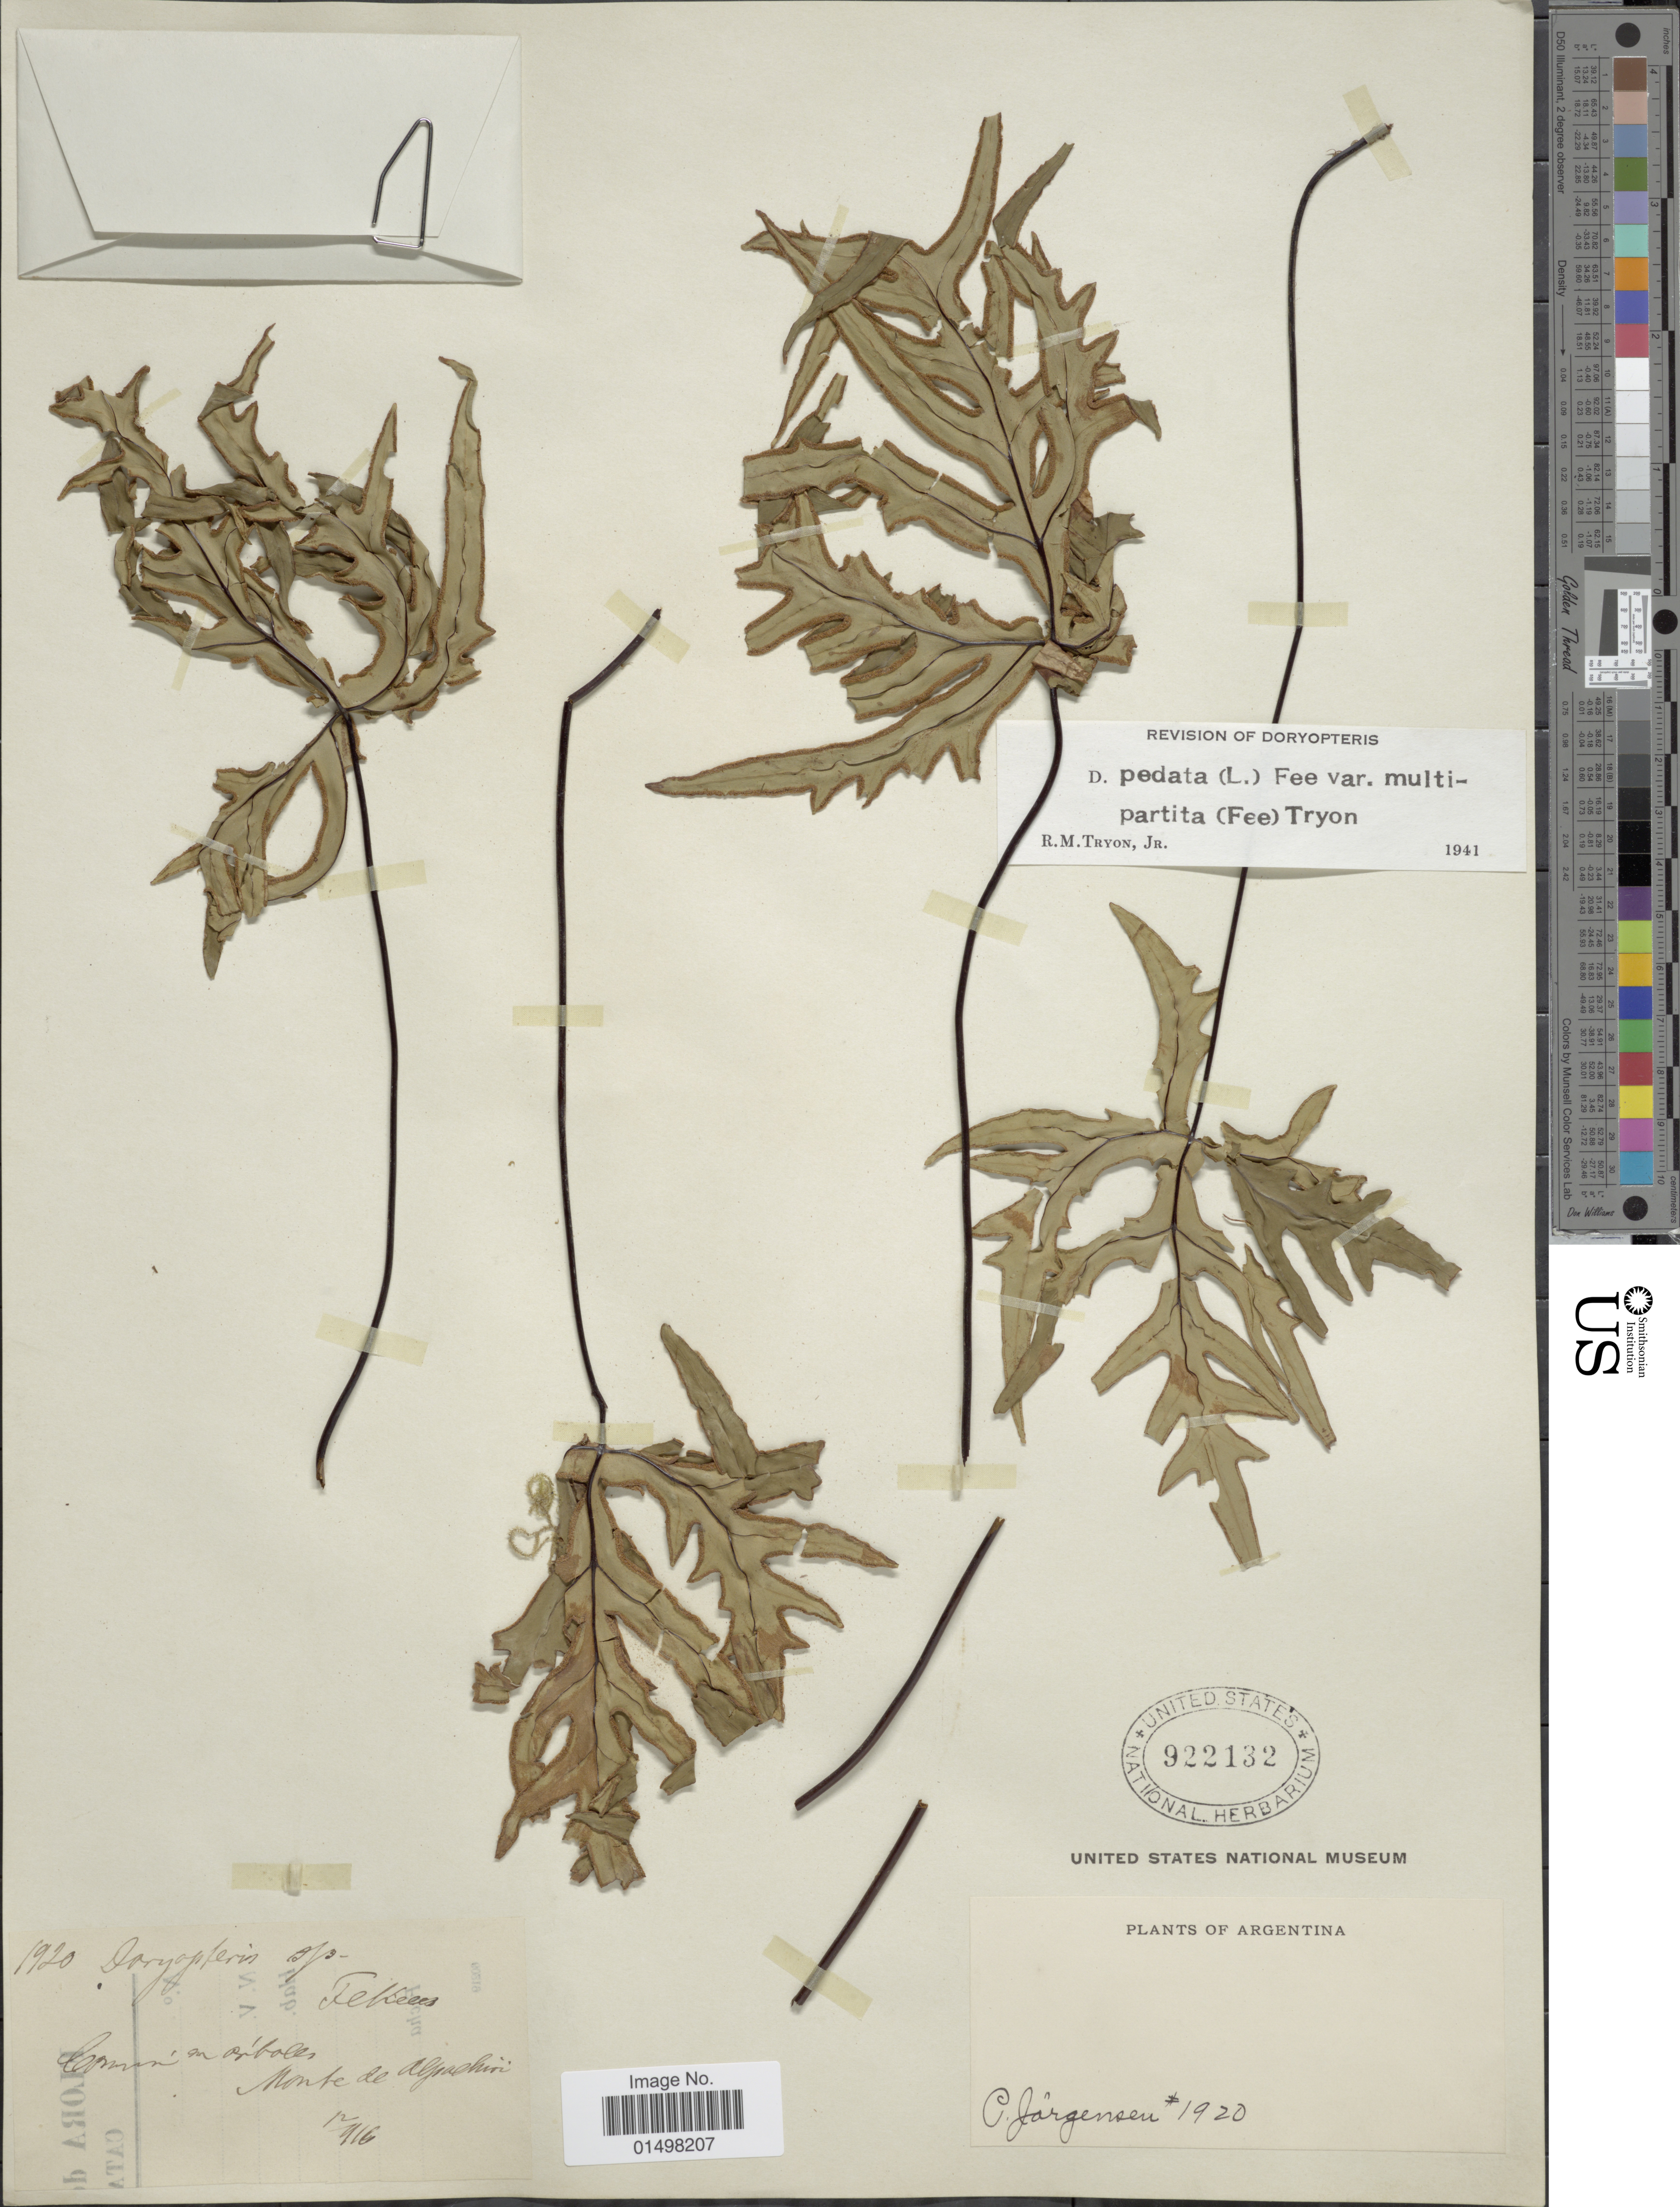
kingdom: Plantae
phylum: Tracheophyta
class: Polypodiopsida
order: Polypodiales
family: Pteridaceae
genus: Doryopteris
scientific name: Doryopteris pedata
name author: (L.) Fée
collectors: P. Jörgensen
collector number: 1920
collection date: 1916-12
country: Argentina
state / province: La Pampa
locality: Monte de Alpachiri.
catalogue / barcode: US 922132